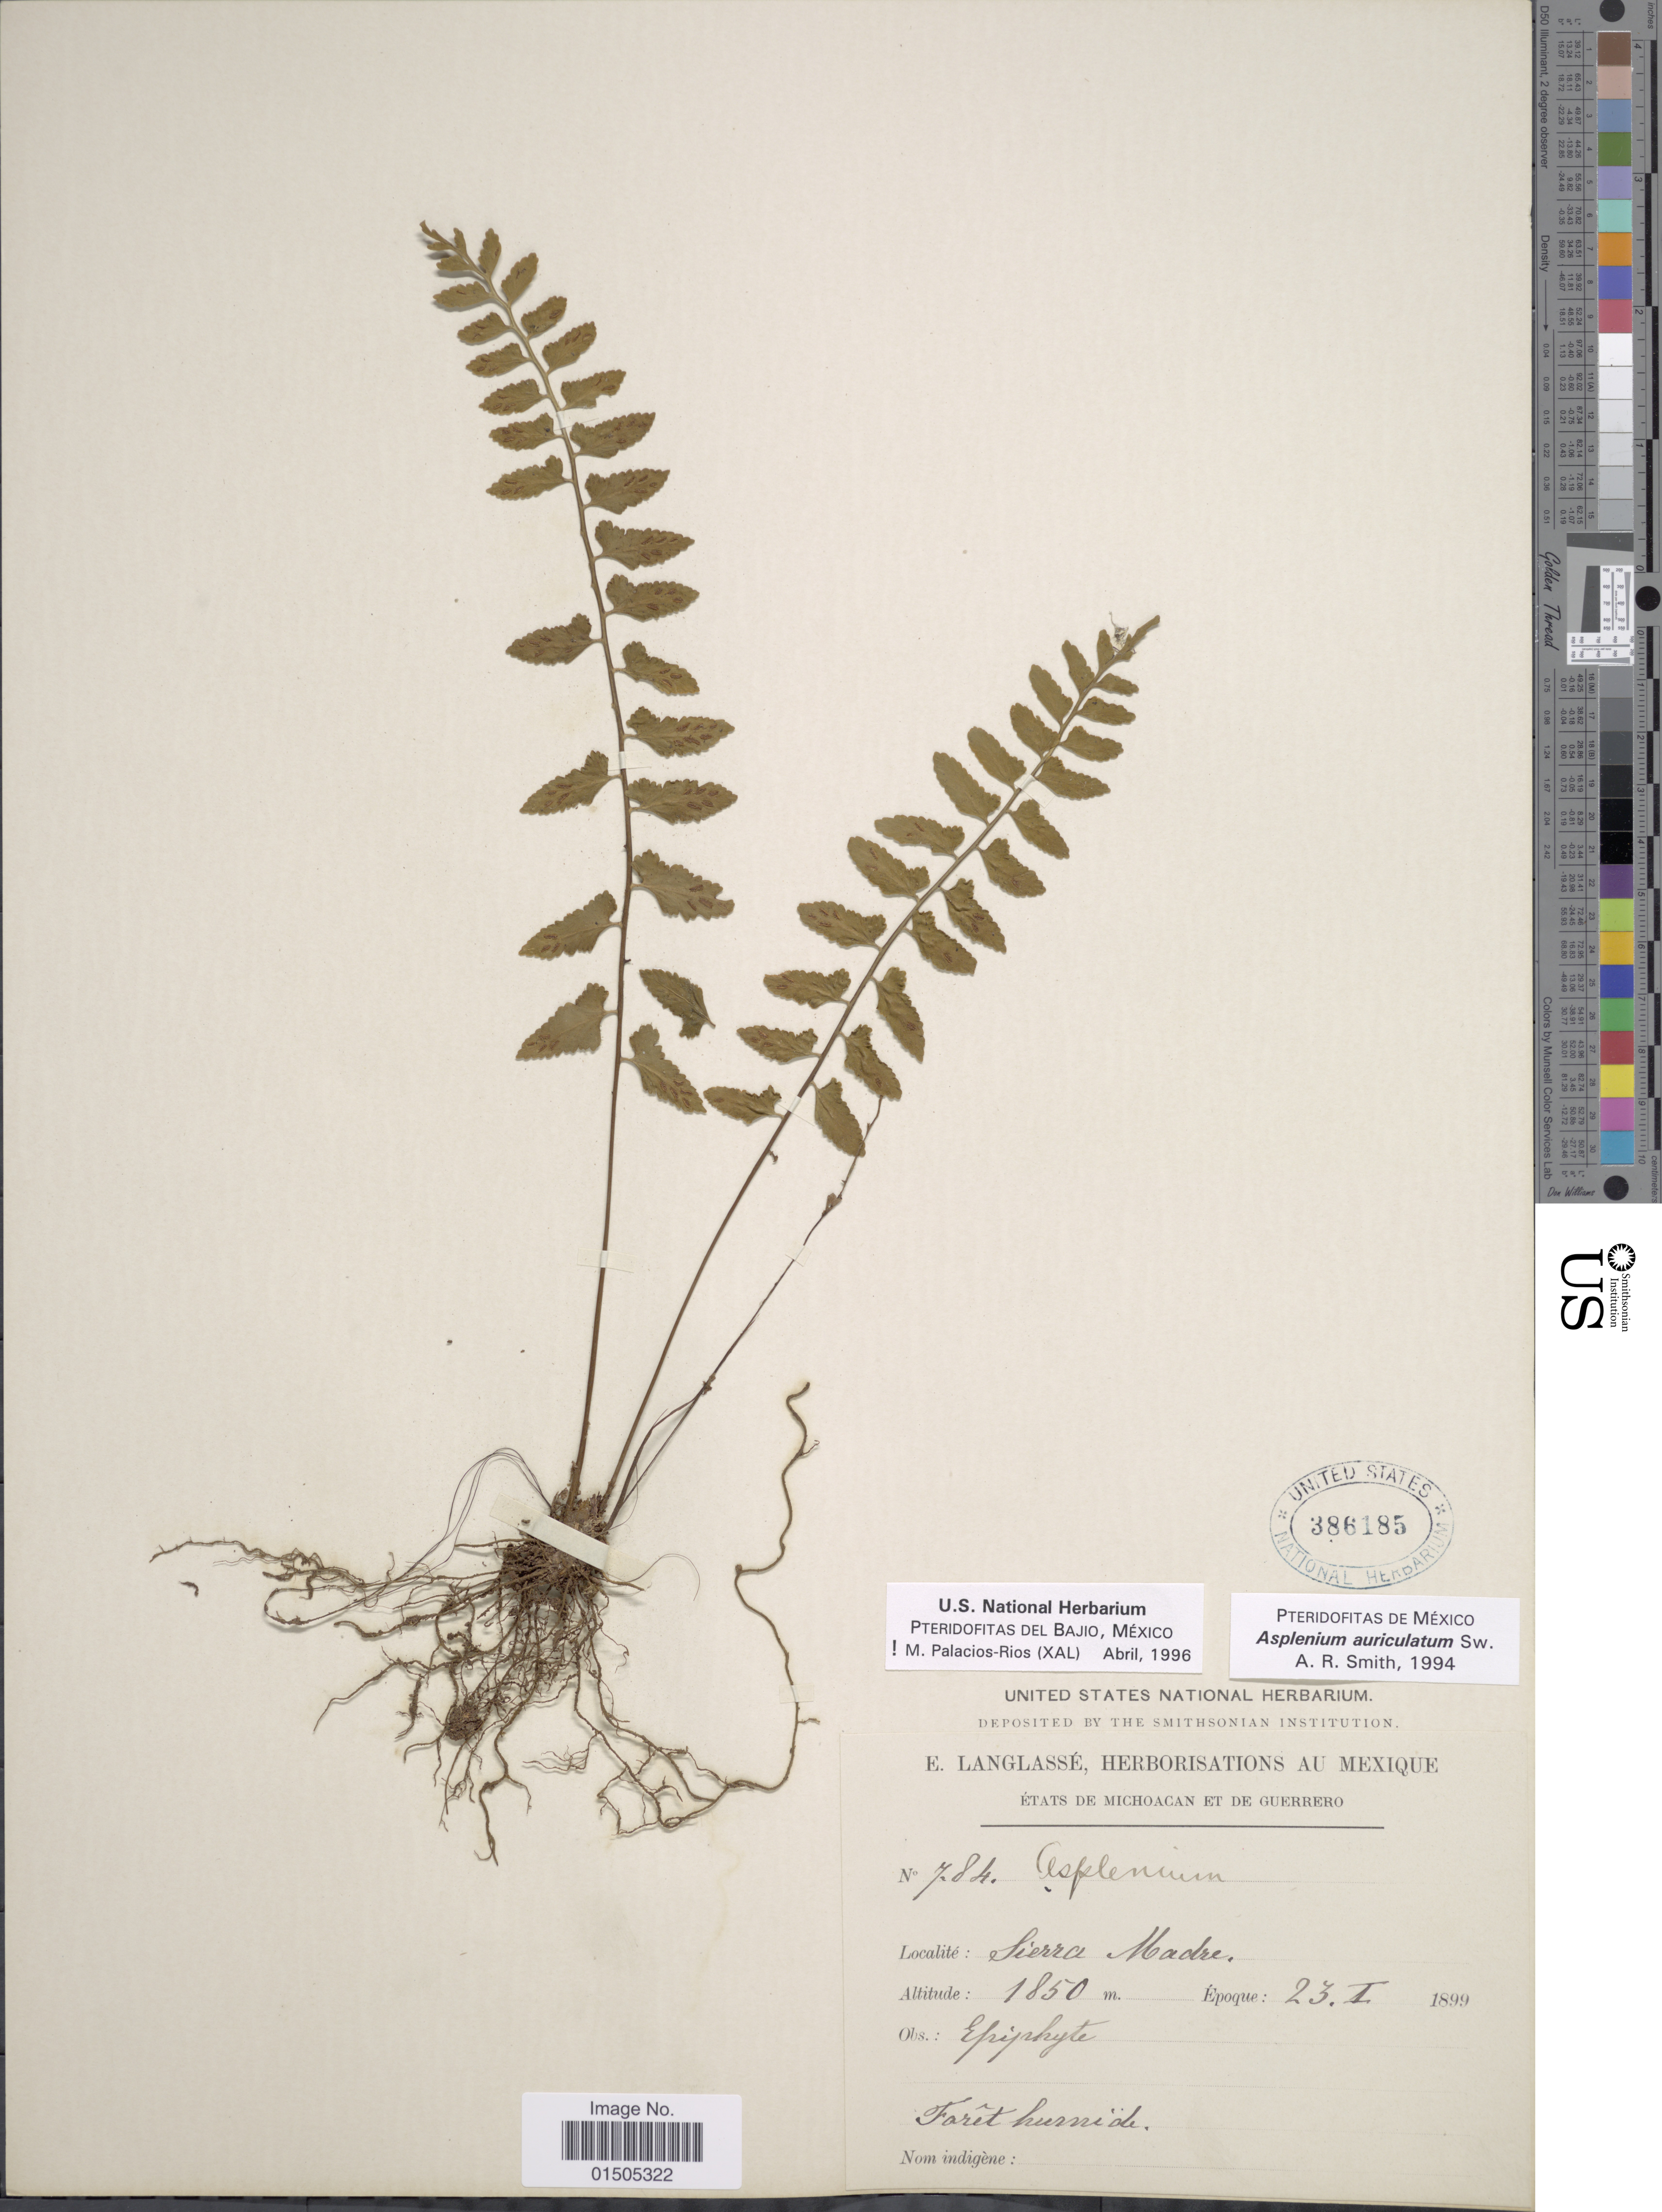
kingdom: Plantae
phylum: Tracheophyta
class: Polypodiopsida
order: Polypodiales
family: Aspleniaceae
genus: Asplenium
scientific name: Asplenium auriculatum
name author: Sw.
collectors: E. Langlassé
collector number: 784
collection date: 1899-01-23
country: Mexico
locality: États de Michoacan et de Guerrero. Sierra Madre.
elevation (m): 1850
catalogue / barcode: US 386185